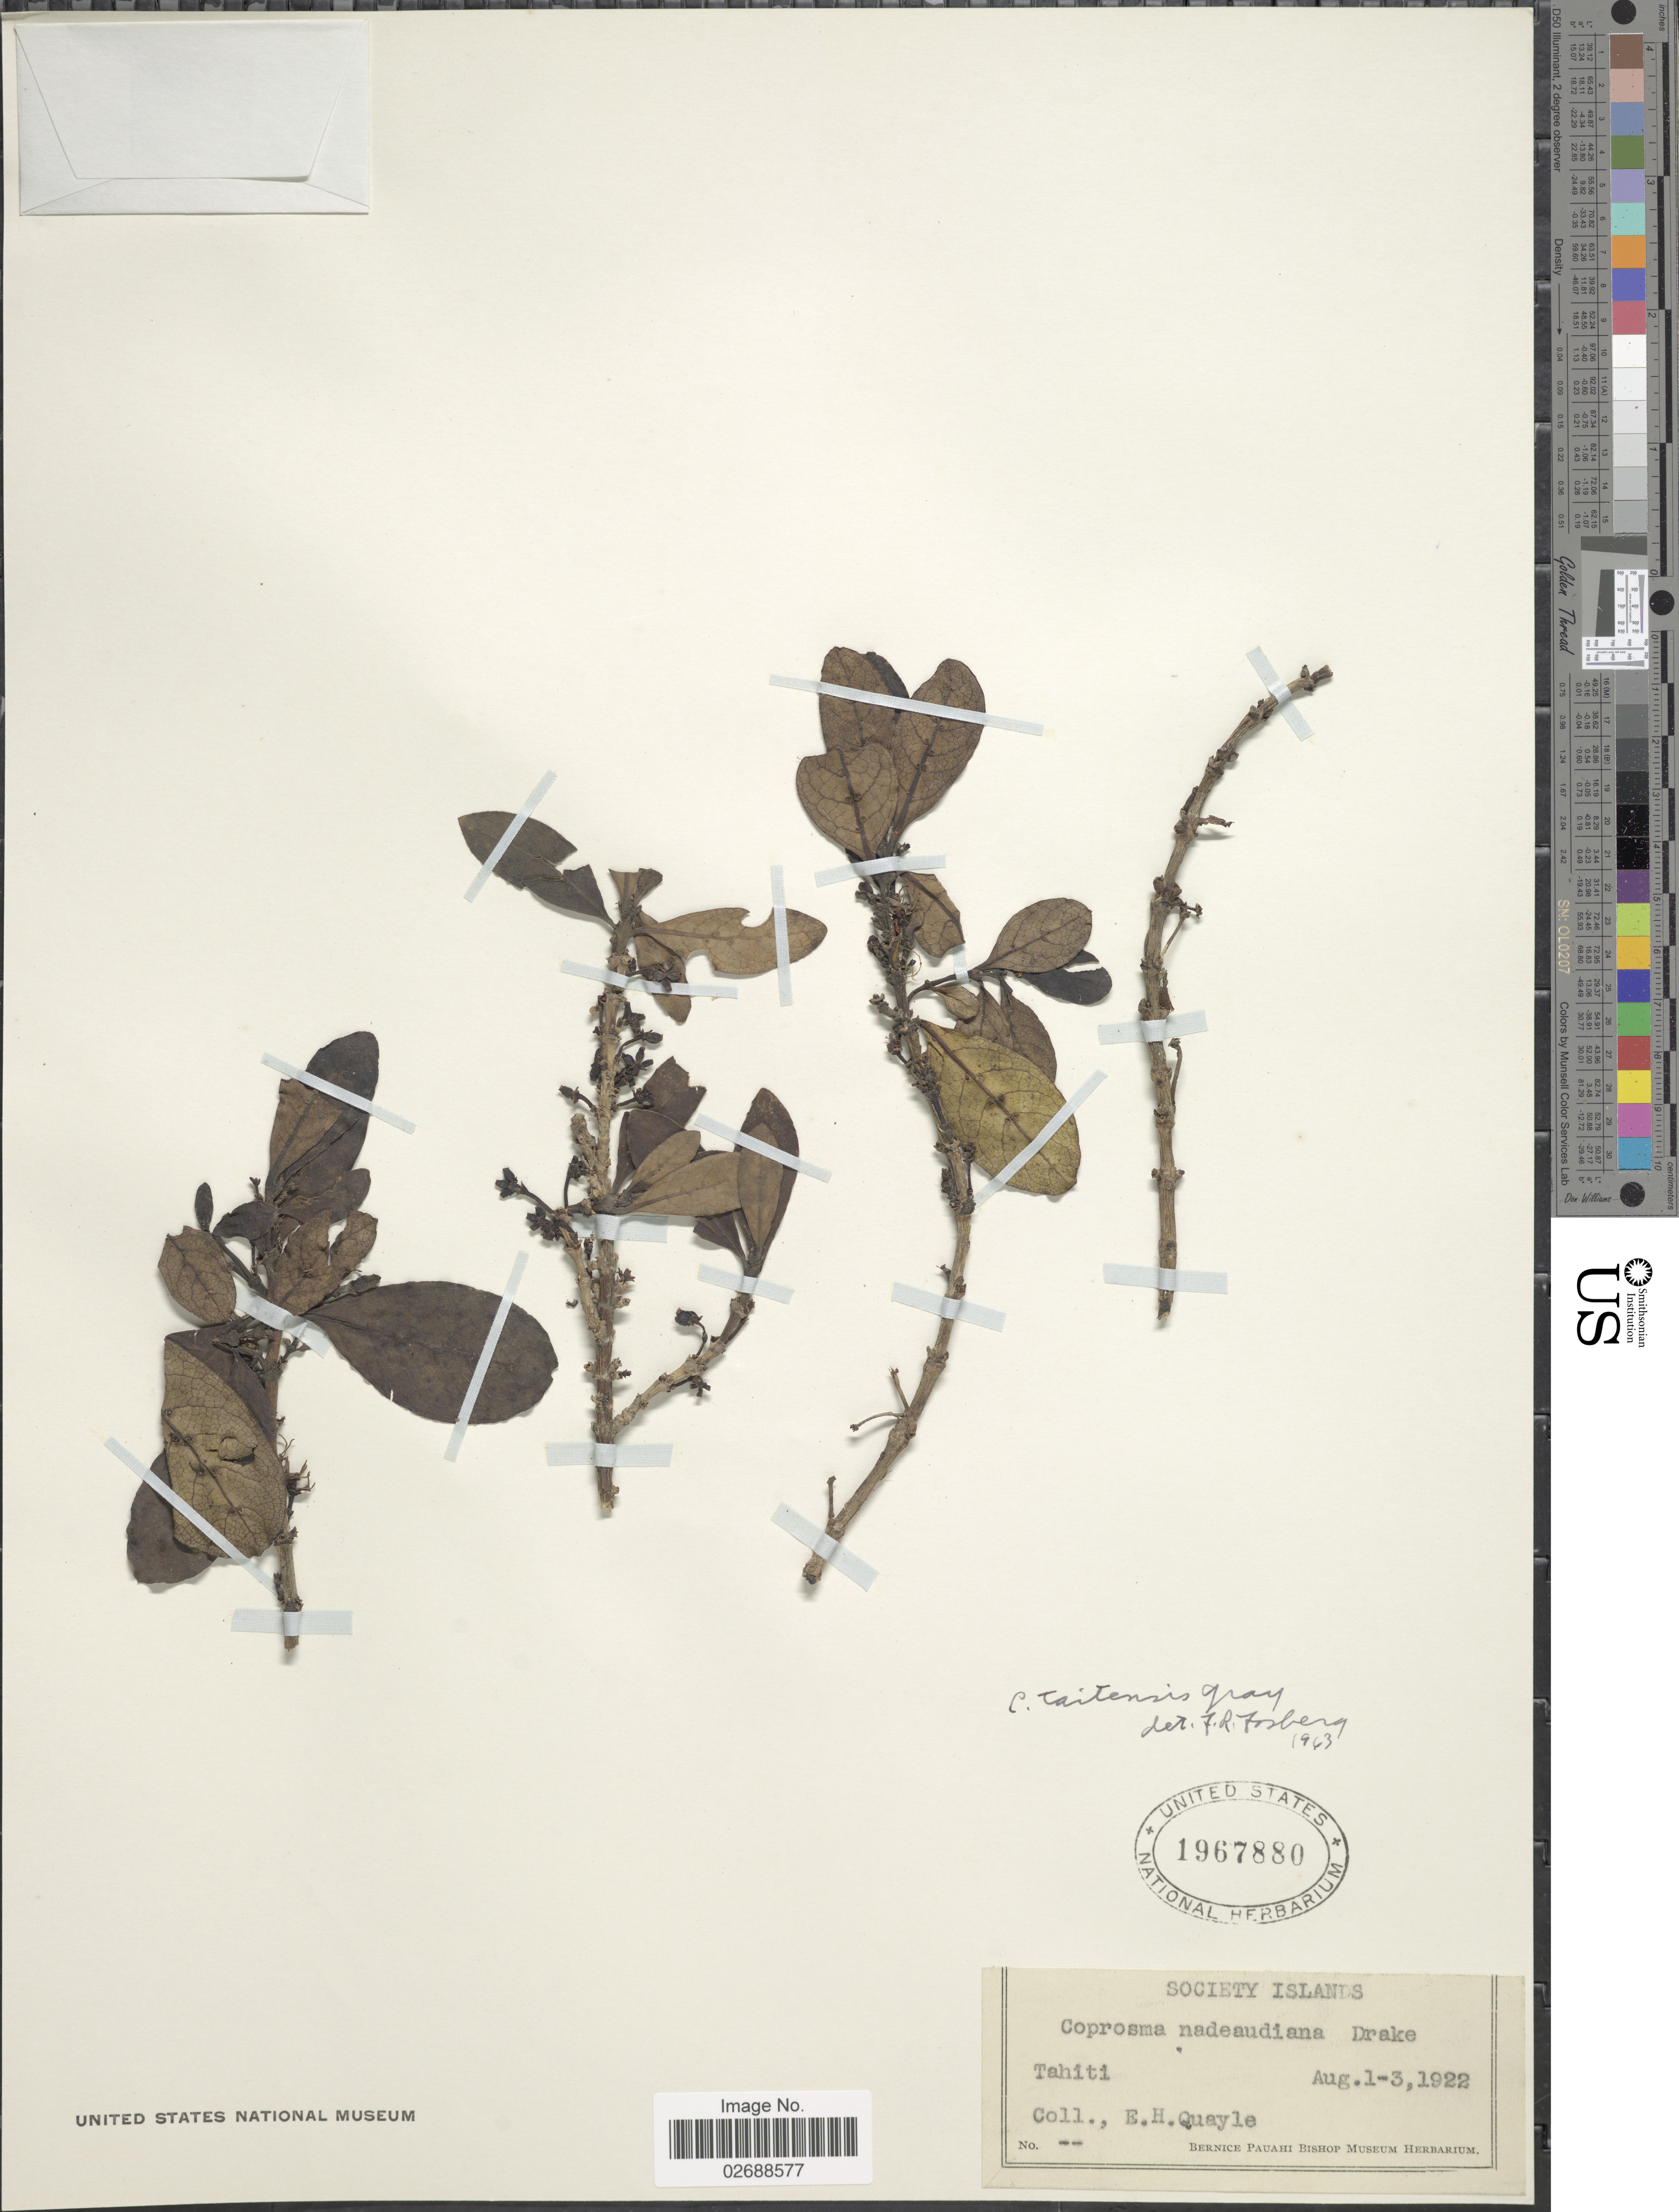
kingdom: Plantae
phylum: Tracheophyta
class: Magnoliopsida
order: Gentianales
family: Rubiaceae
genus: Coprosma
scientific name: Coprosma tahitensis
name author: A. Gray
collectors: E. Quayle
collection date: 1922-08-01/1922-08-03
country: French Polynesia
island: Tahiti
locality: Society Islands. Tahiti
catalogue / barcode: US 1967880